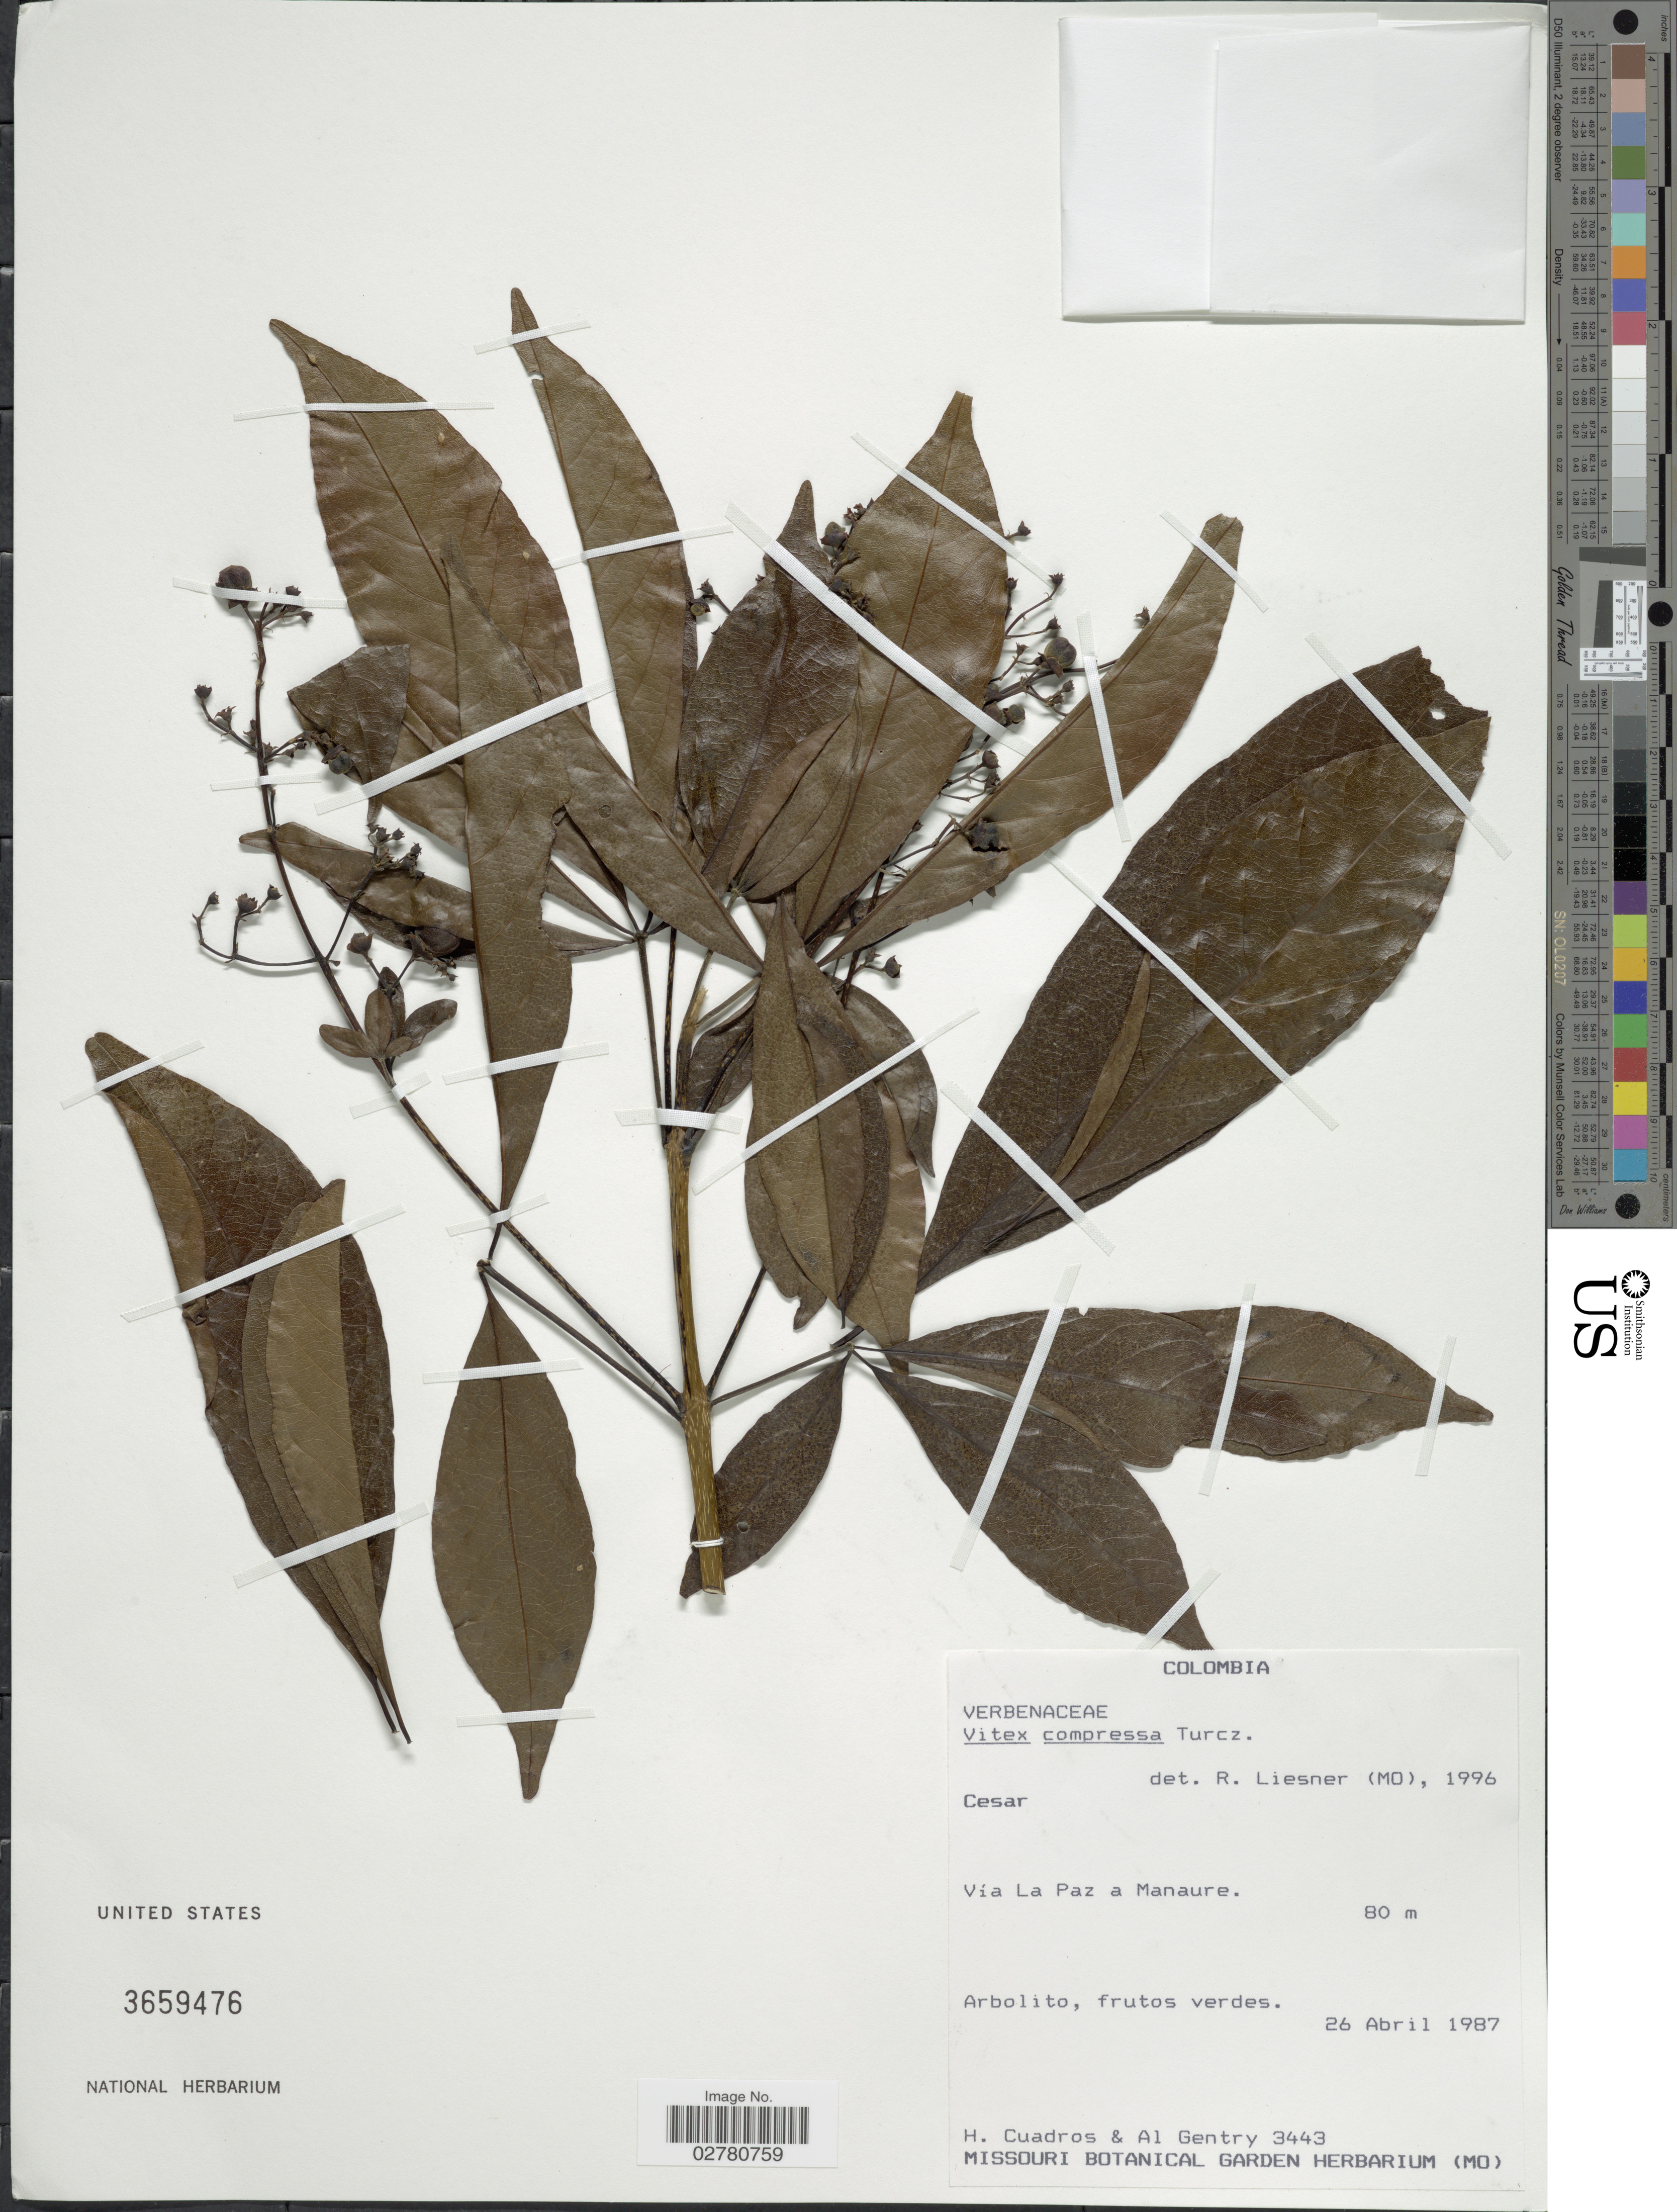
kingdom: Plantae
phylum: Tracheophyta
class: Magnoliopsida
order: Lamiales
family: Lamiaceae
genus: Vitex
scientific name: Vitex compressa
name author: Turcz.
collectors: H. Cuadros & A. H. Gentry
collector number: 3443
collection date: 1987-04-26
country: Colombia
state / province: Cesar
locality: Vía La Paz a Manaure.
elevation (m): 80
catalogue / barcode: US 3659476